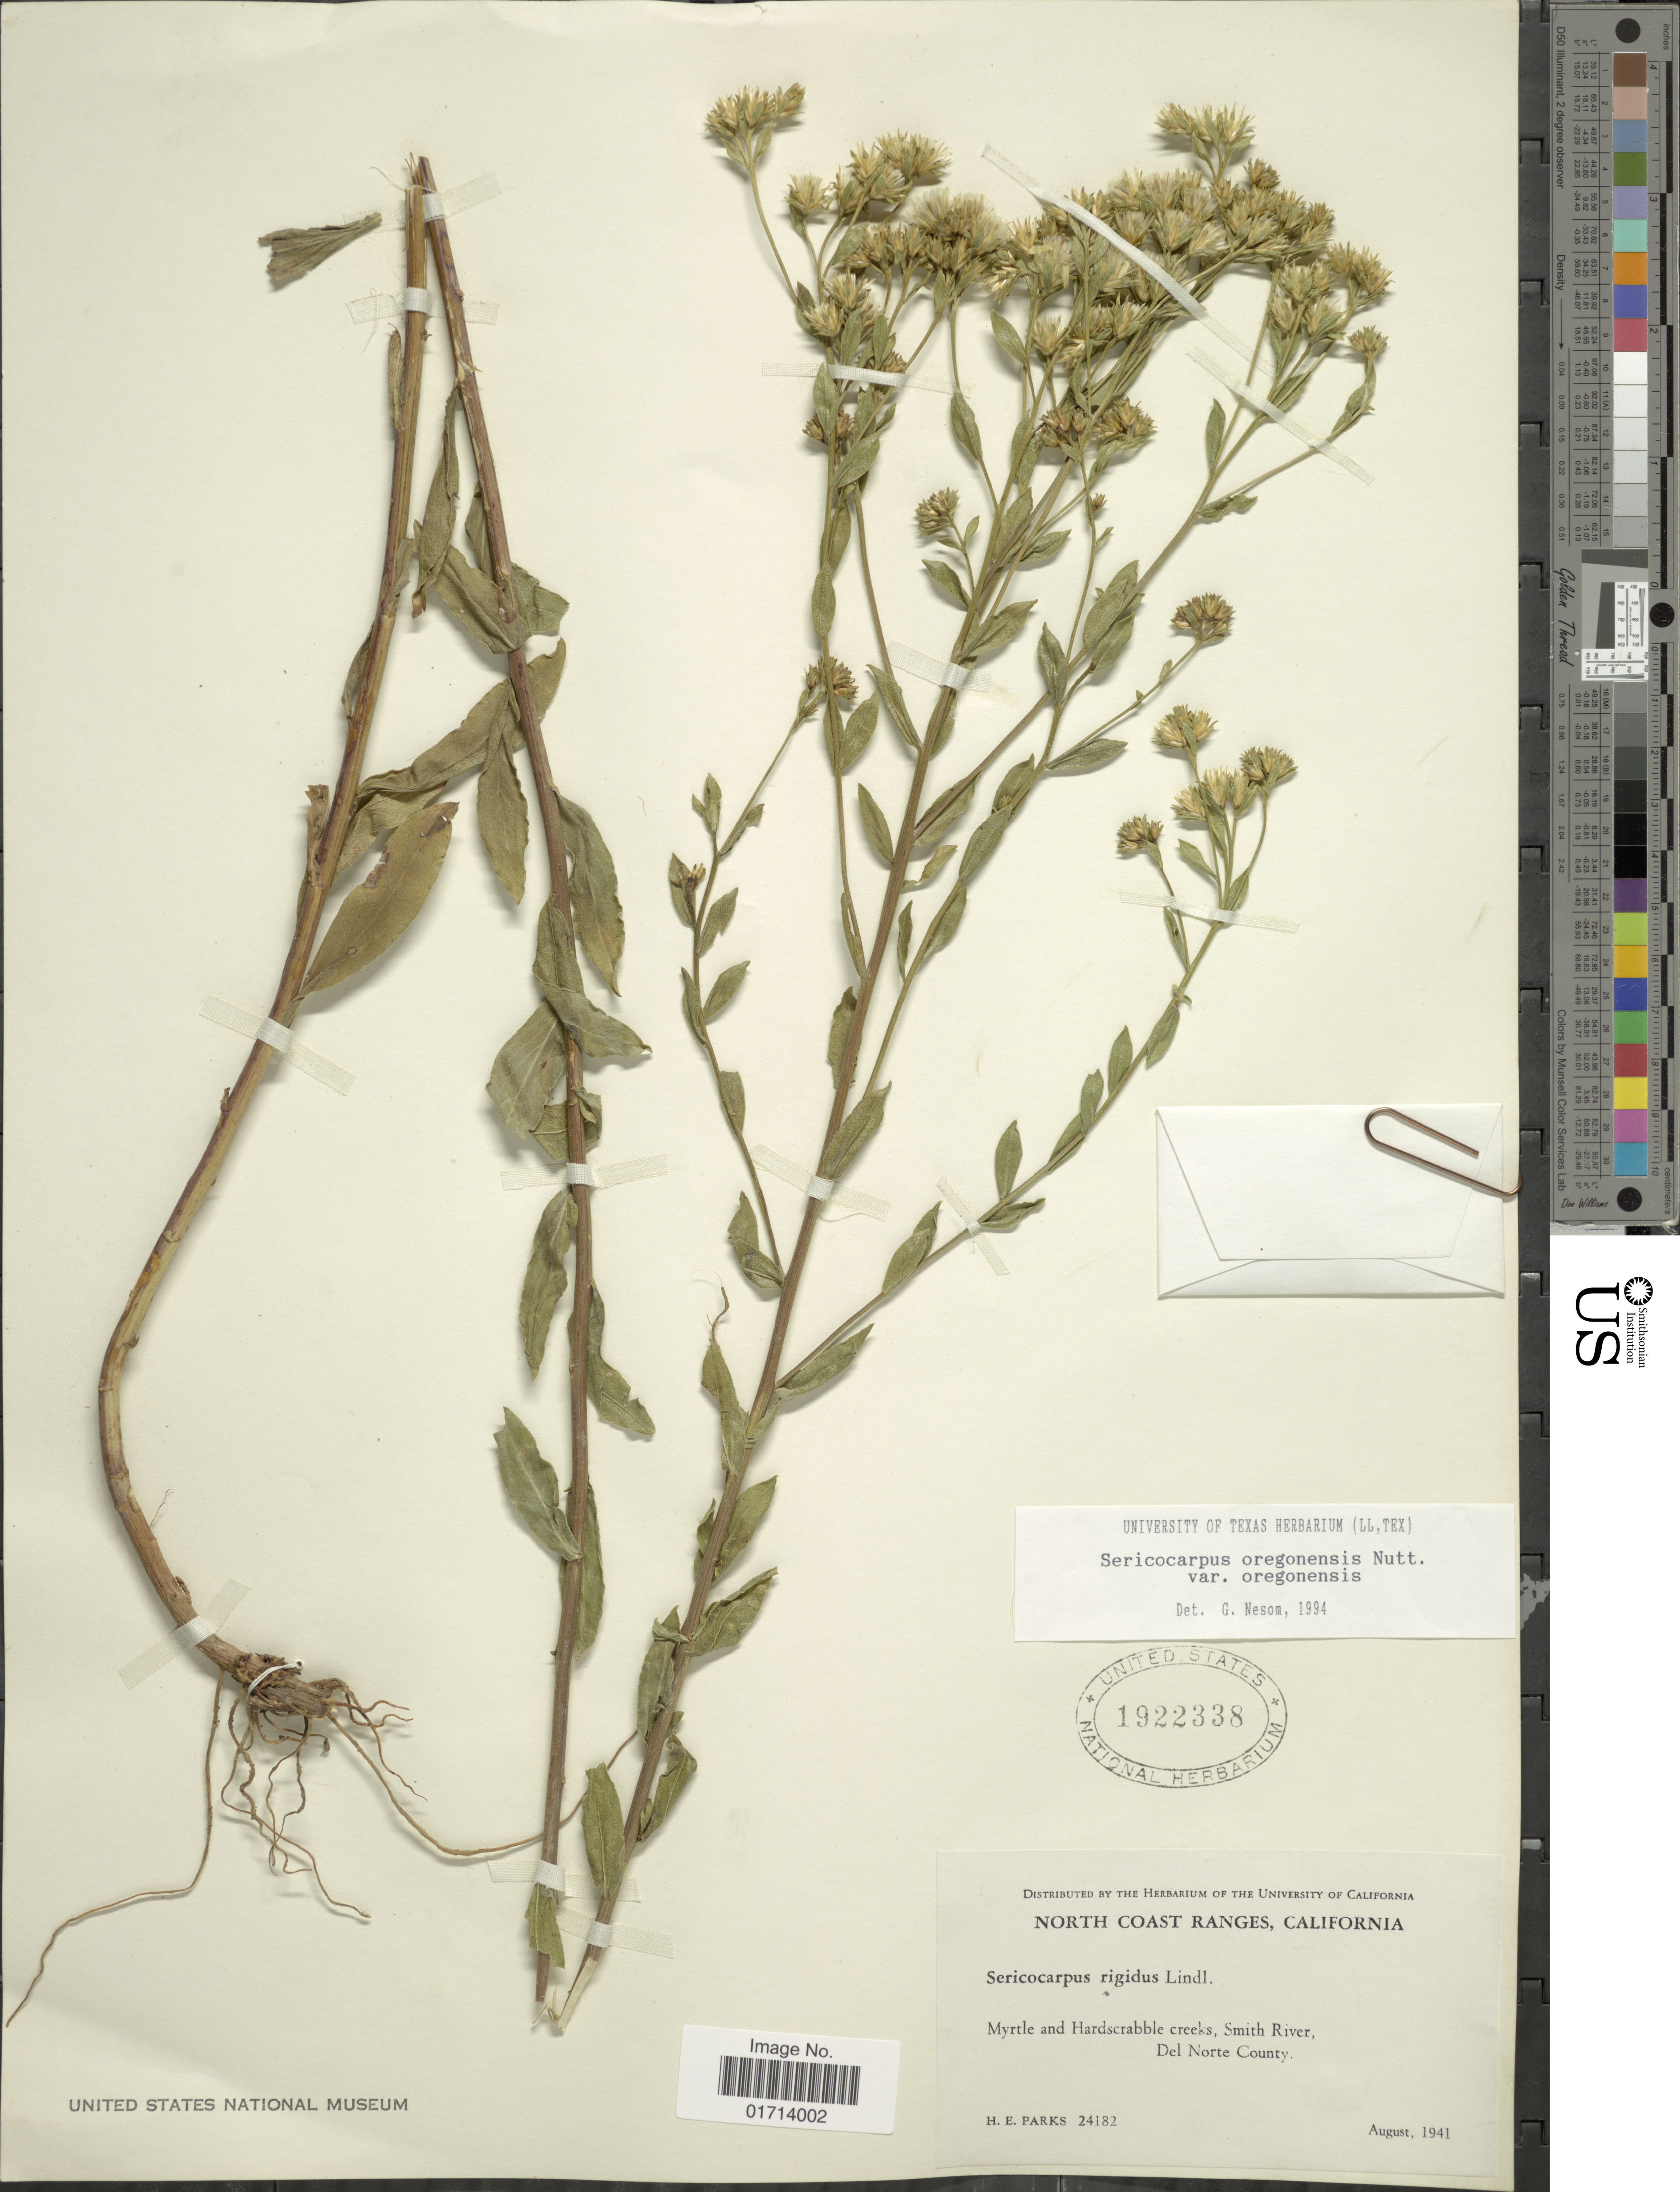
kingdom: Plantae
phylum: Tracheophyta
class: Magnoliopsida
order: Asterales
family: Asteraceae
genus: Sericocarpus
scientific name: Sericocarpus oregonensis var. oregonensis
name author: Nutt.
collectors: H. E. Parks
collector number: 24182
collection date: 1941-08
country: United States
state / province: California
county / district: Del Norte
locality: North Coast Ranges, Myrtle and Hardscrabble creeks, Smith River, Del Norte County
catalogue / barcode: US 1922338